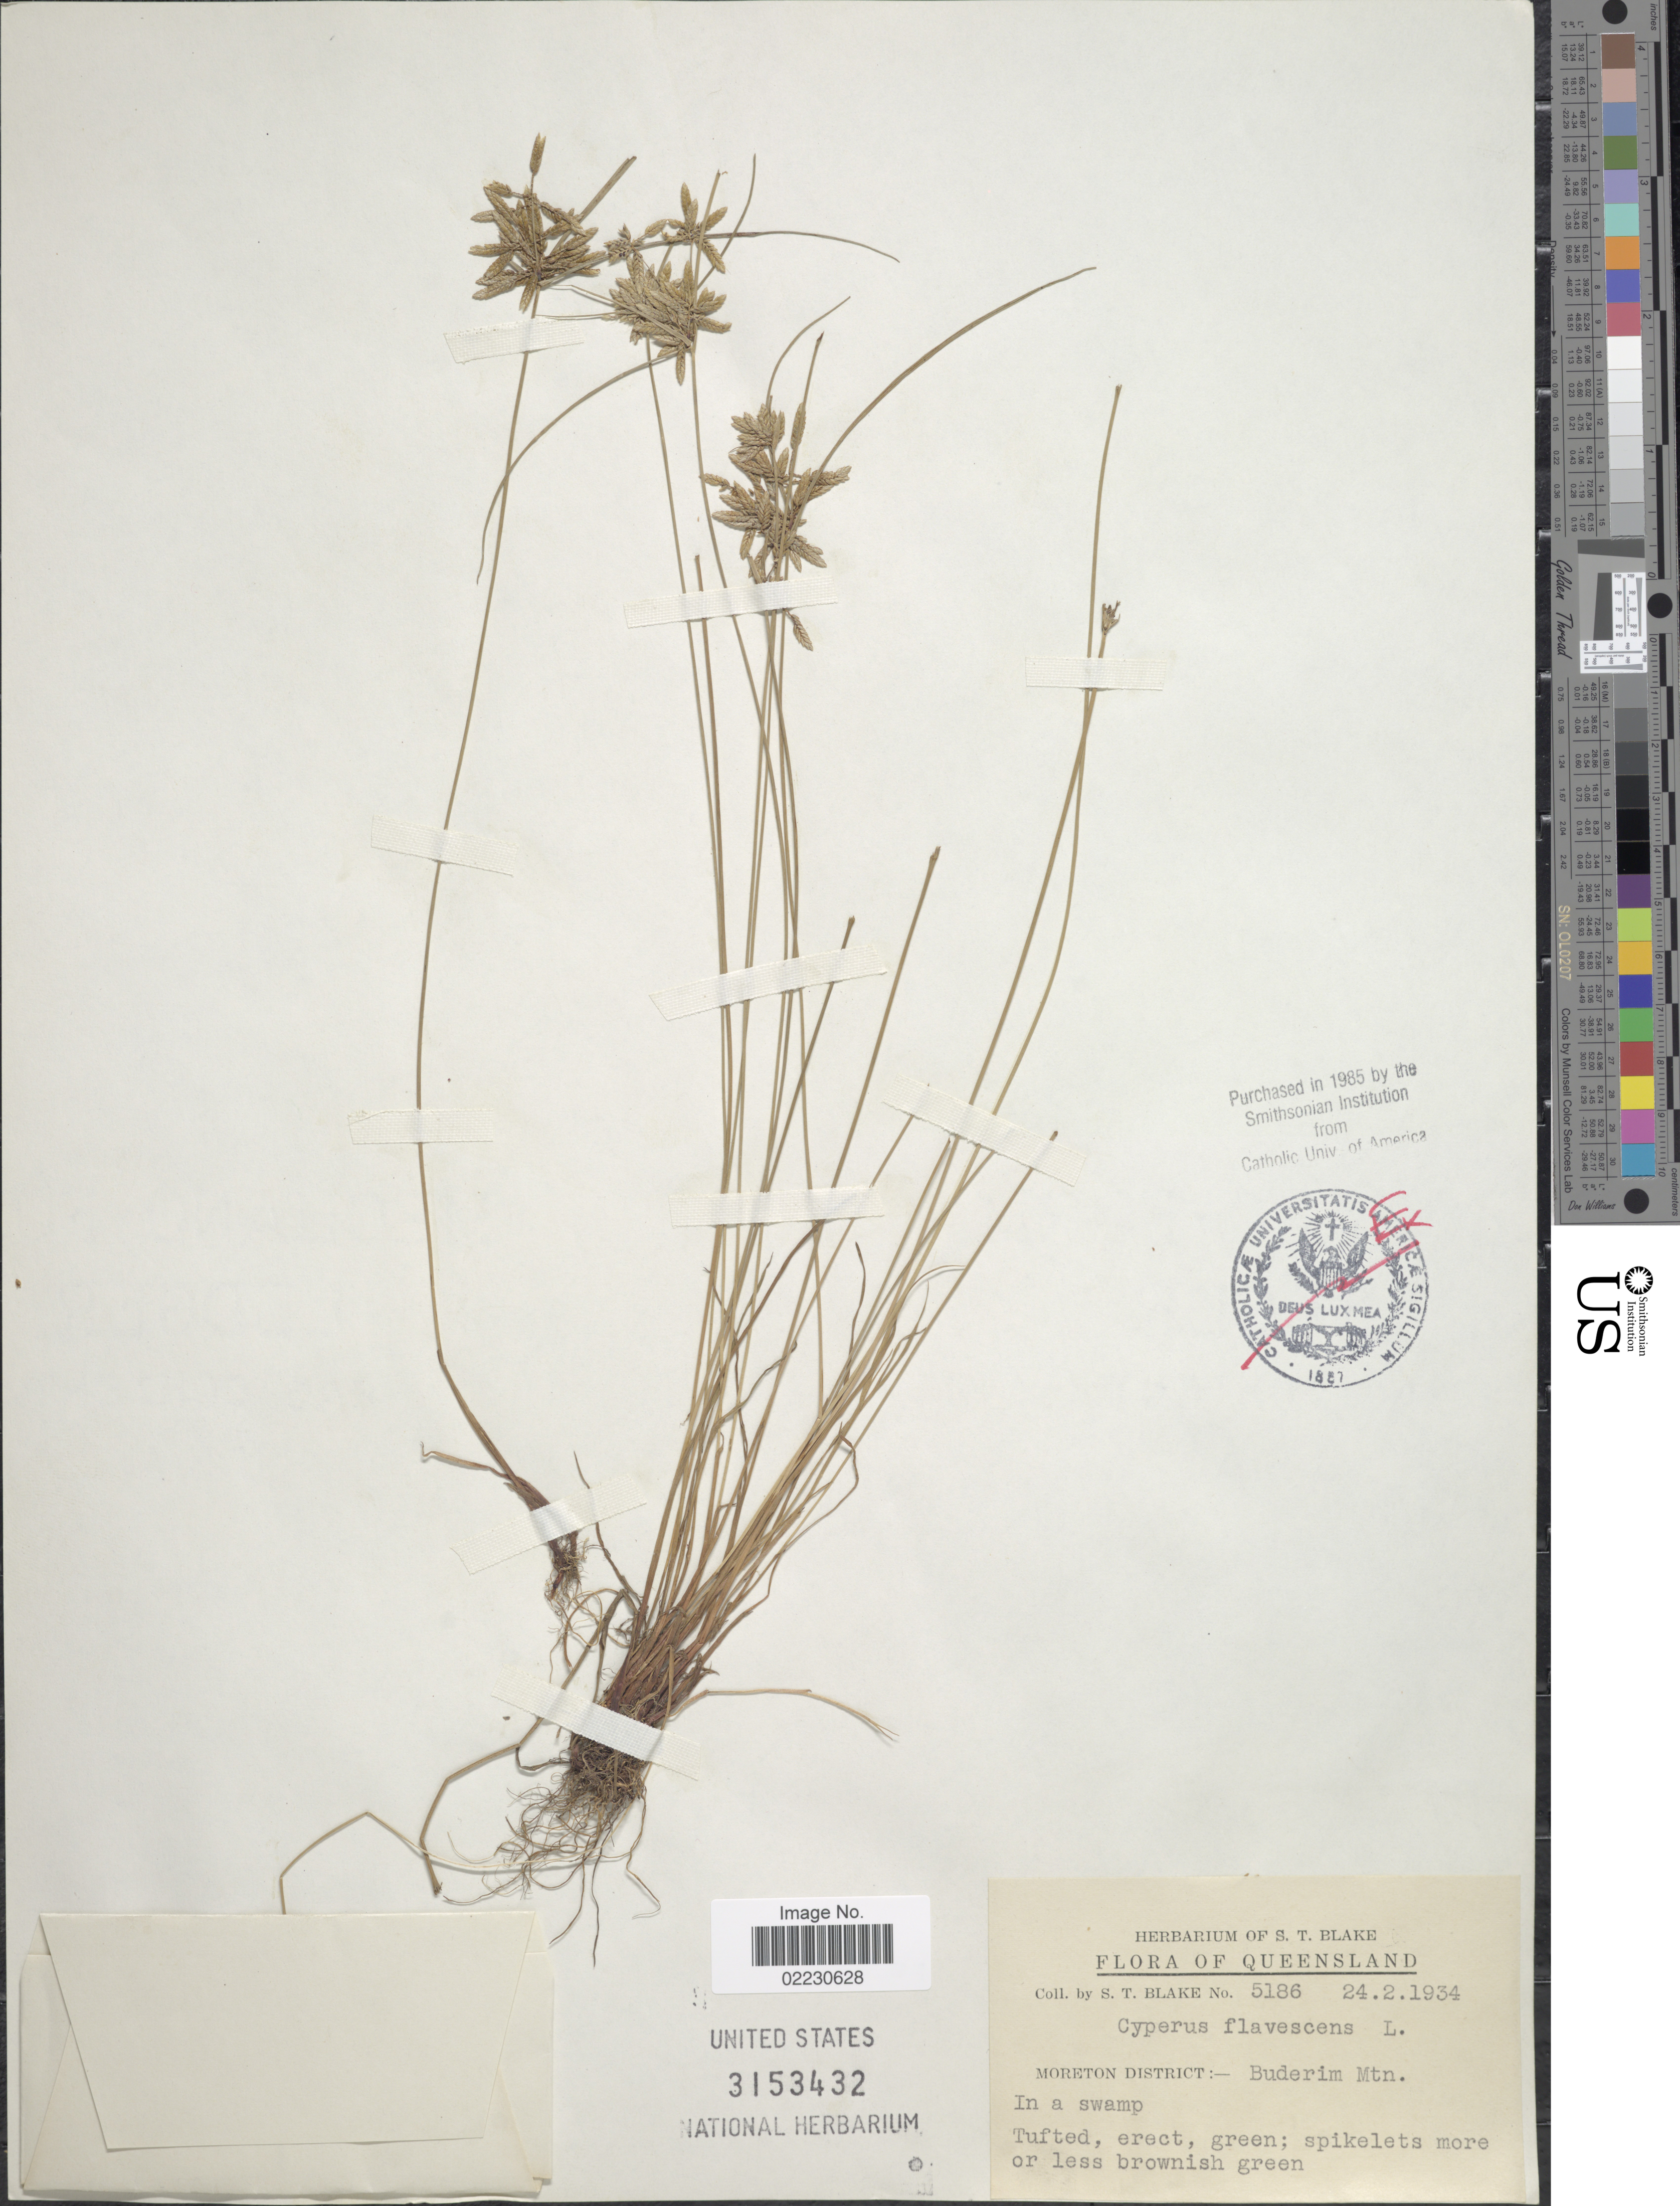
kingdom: Plantae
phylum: Tracheophyta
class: Liliopsida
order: Poales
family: Cyperaceae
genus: Cyperus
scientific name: Cyperus flavescens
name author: L.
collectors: S. T. Blake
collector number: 5186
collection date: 1934-02-24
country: Australia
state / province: Queensland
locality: Moreton District:- Buderim Mtn.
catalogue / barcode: US 3153432